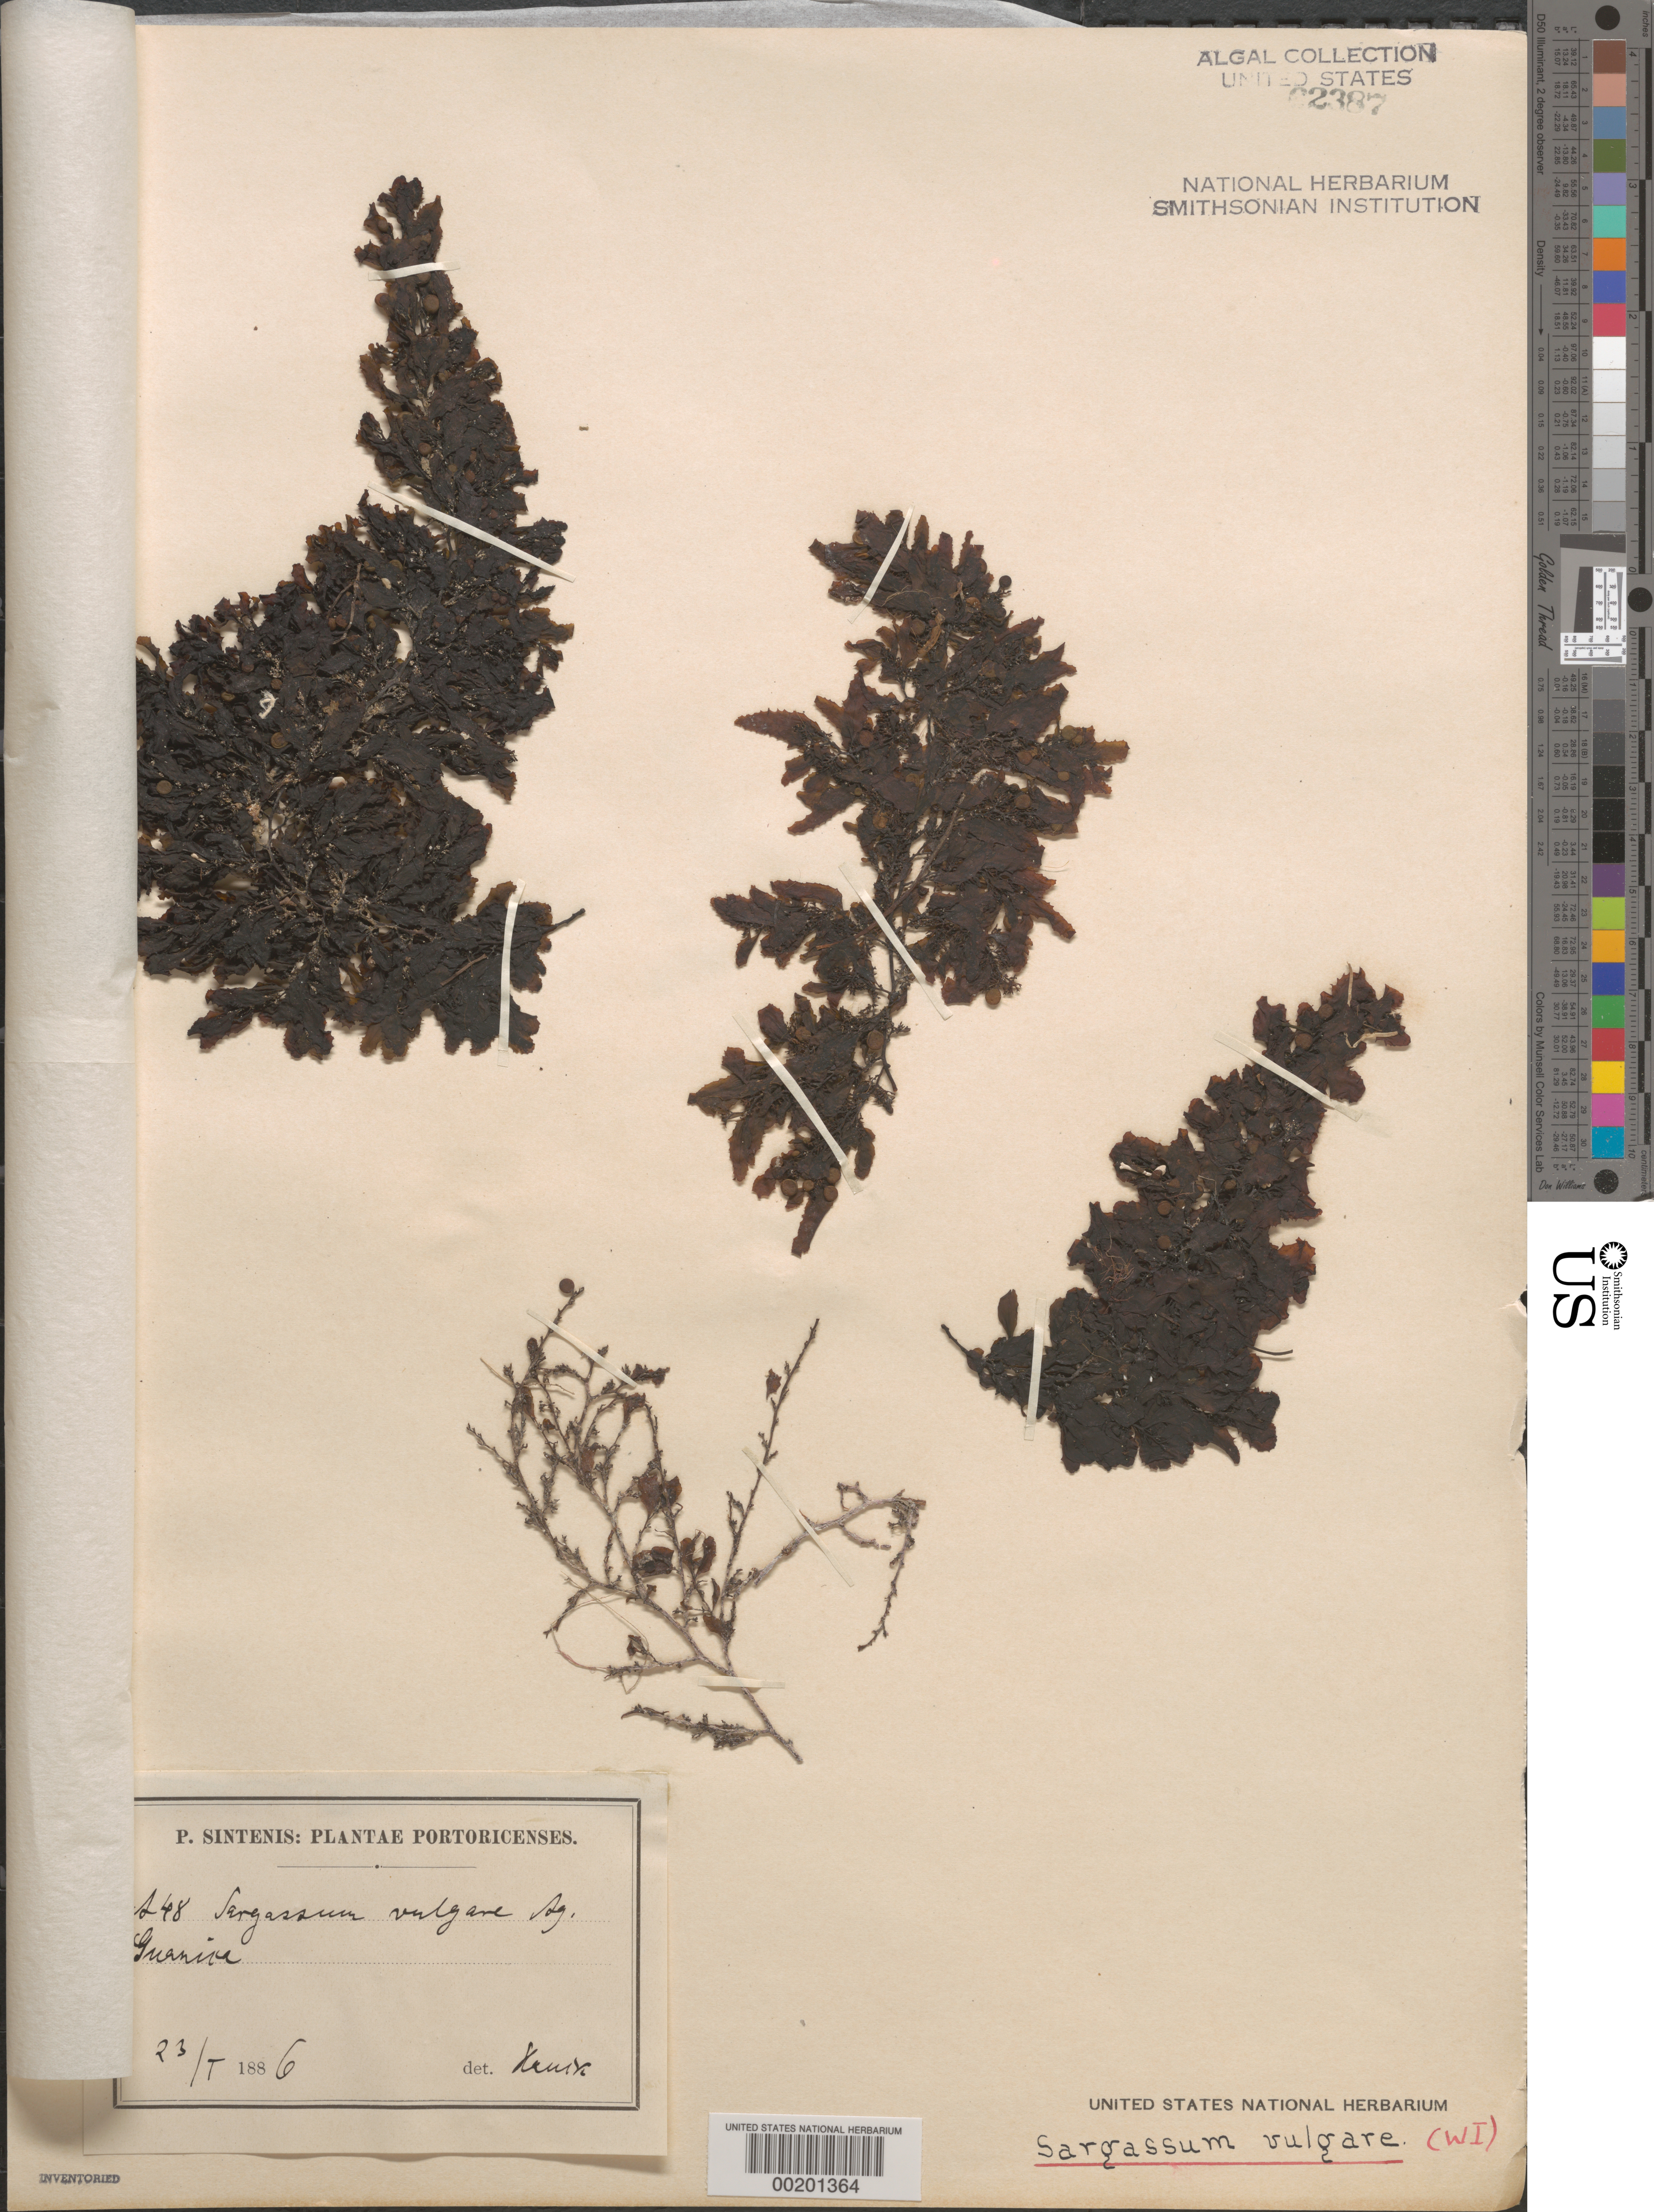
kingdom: Chromista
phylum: Ochrophyta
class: Phaeophyceae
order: Fucales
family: Sargassaceae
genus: Sargassum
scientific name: Sargassum vulgare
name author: C. Agardh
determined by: Hauck, Ferdinand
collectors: P. Sintenis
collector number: A48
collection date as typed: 23 May 1886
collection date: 1886-05-23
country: Puerto Rico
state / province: Guanica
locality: Guanica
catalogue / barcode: US 2387